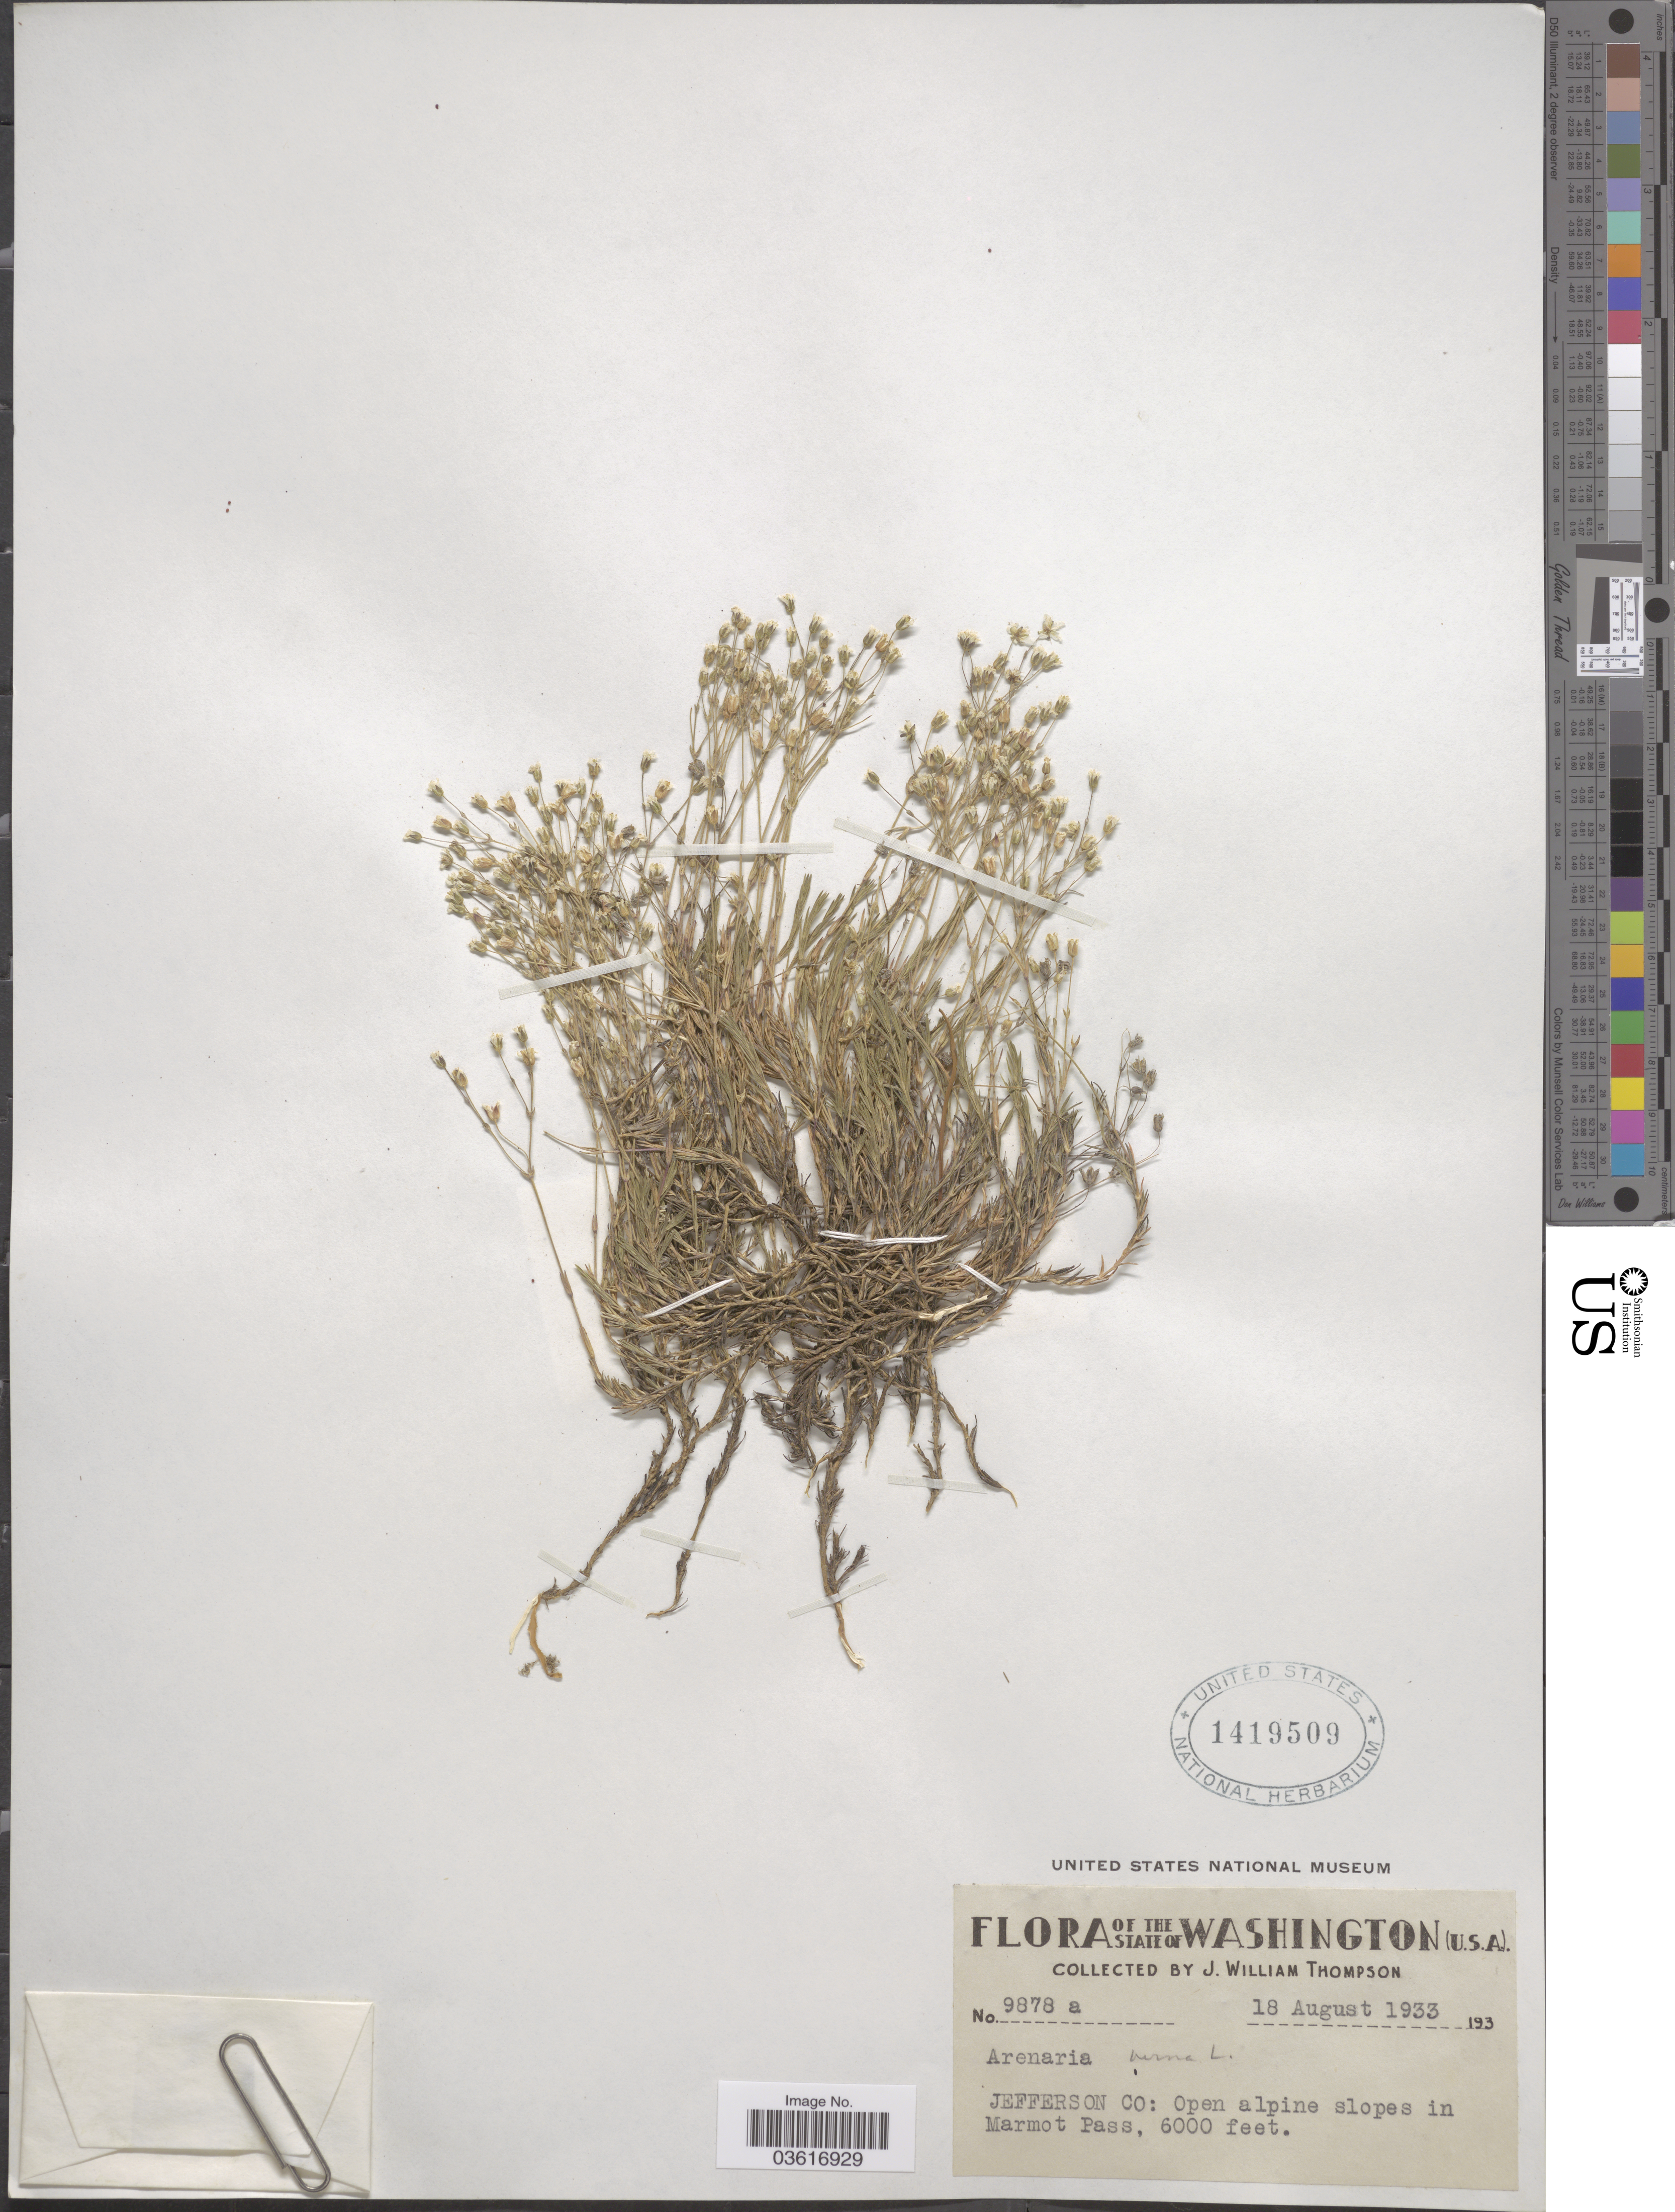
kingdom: Plantae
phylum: Tracheophyta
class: Magnoliopsida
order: Caryophyllales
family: Caryophyllaceae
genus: Minuartia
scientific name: Minuartia verna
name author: (L.) Hiern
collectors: J. W. Thompson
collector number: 9878a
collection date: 1933-08-18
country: United States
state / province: Washington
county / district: Jefferson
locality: Jefferson Co: Open alpine slopes in Marmot Pass.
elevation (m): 1829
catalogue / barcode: US 1419509